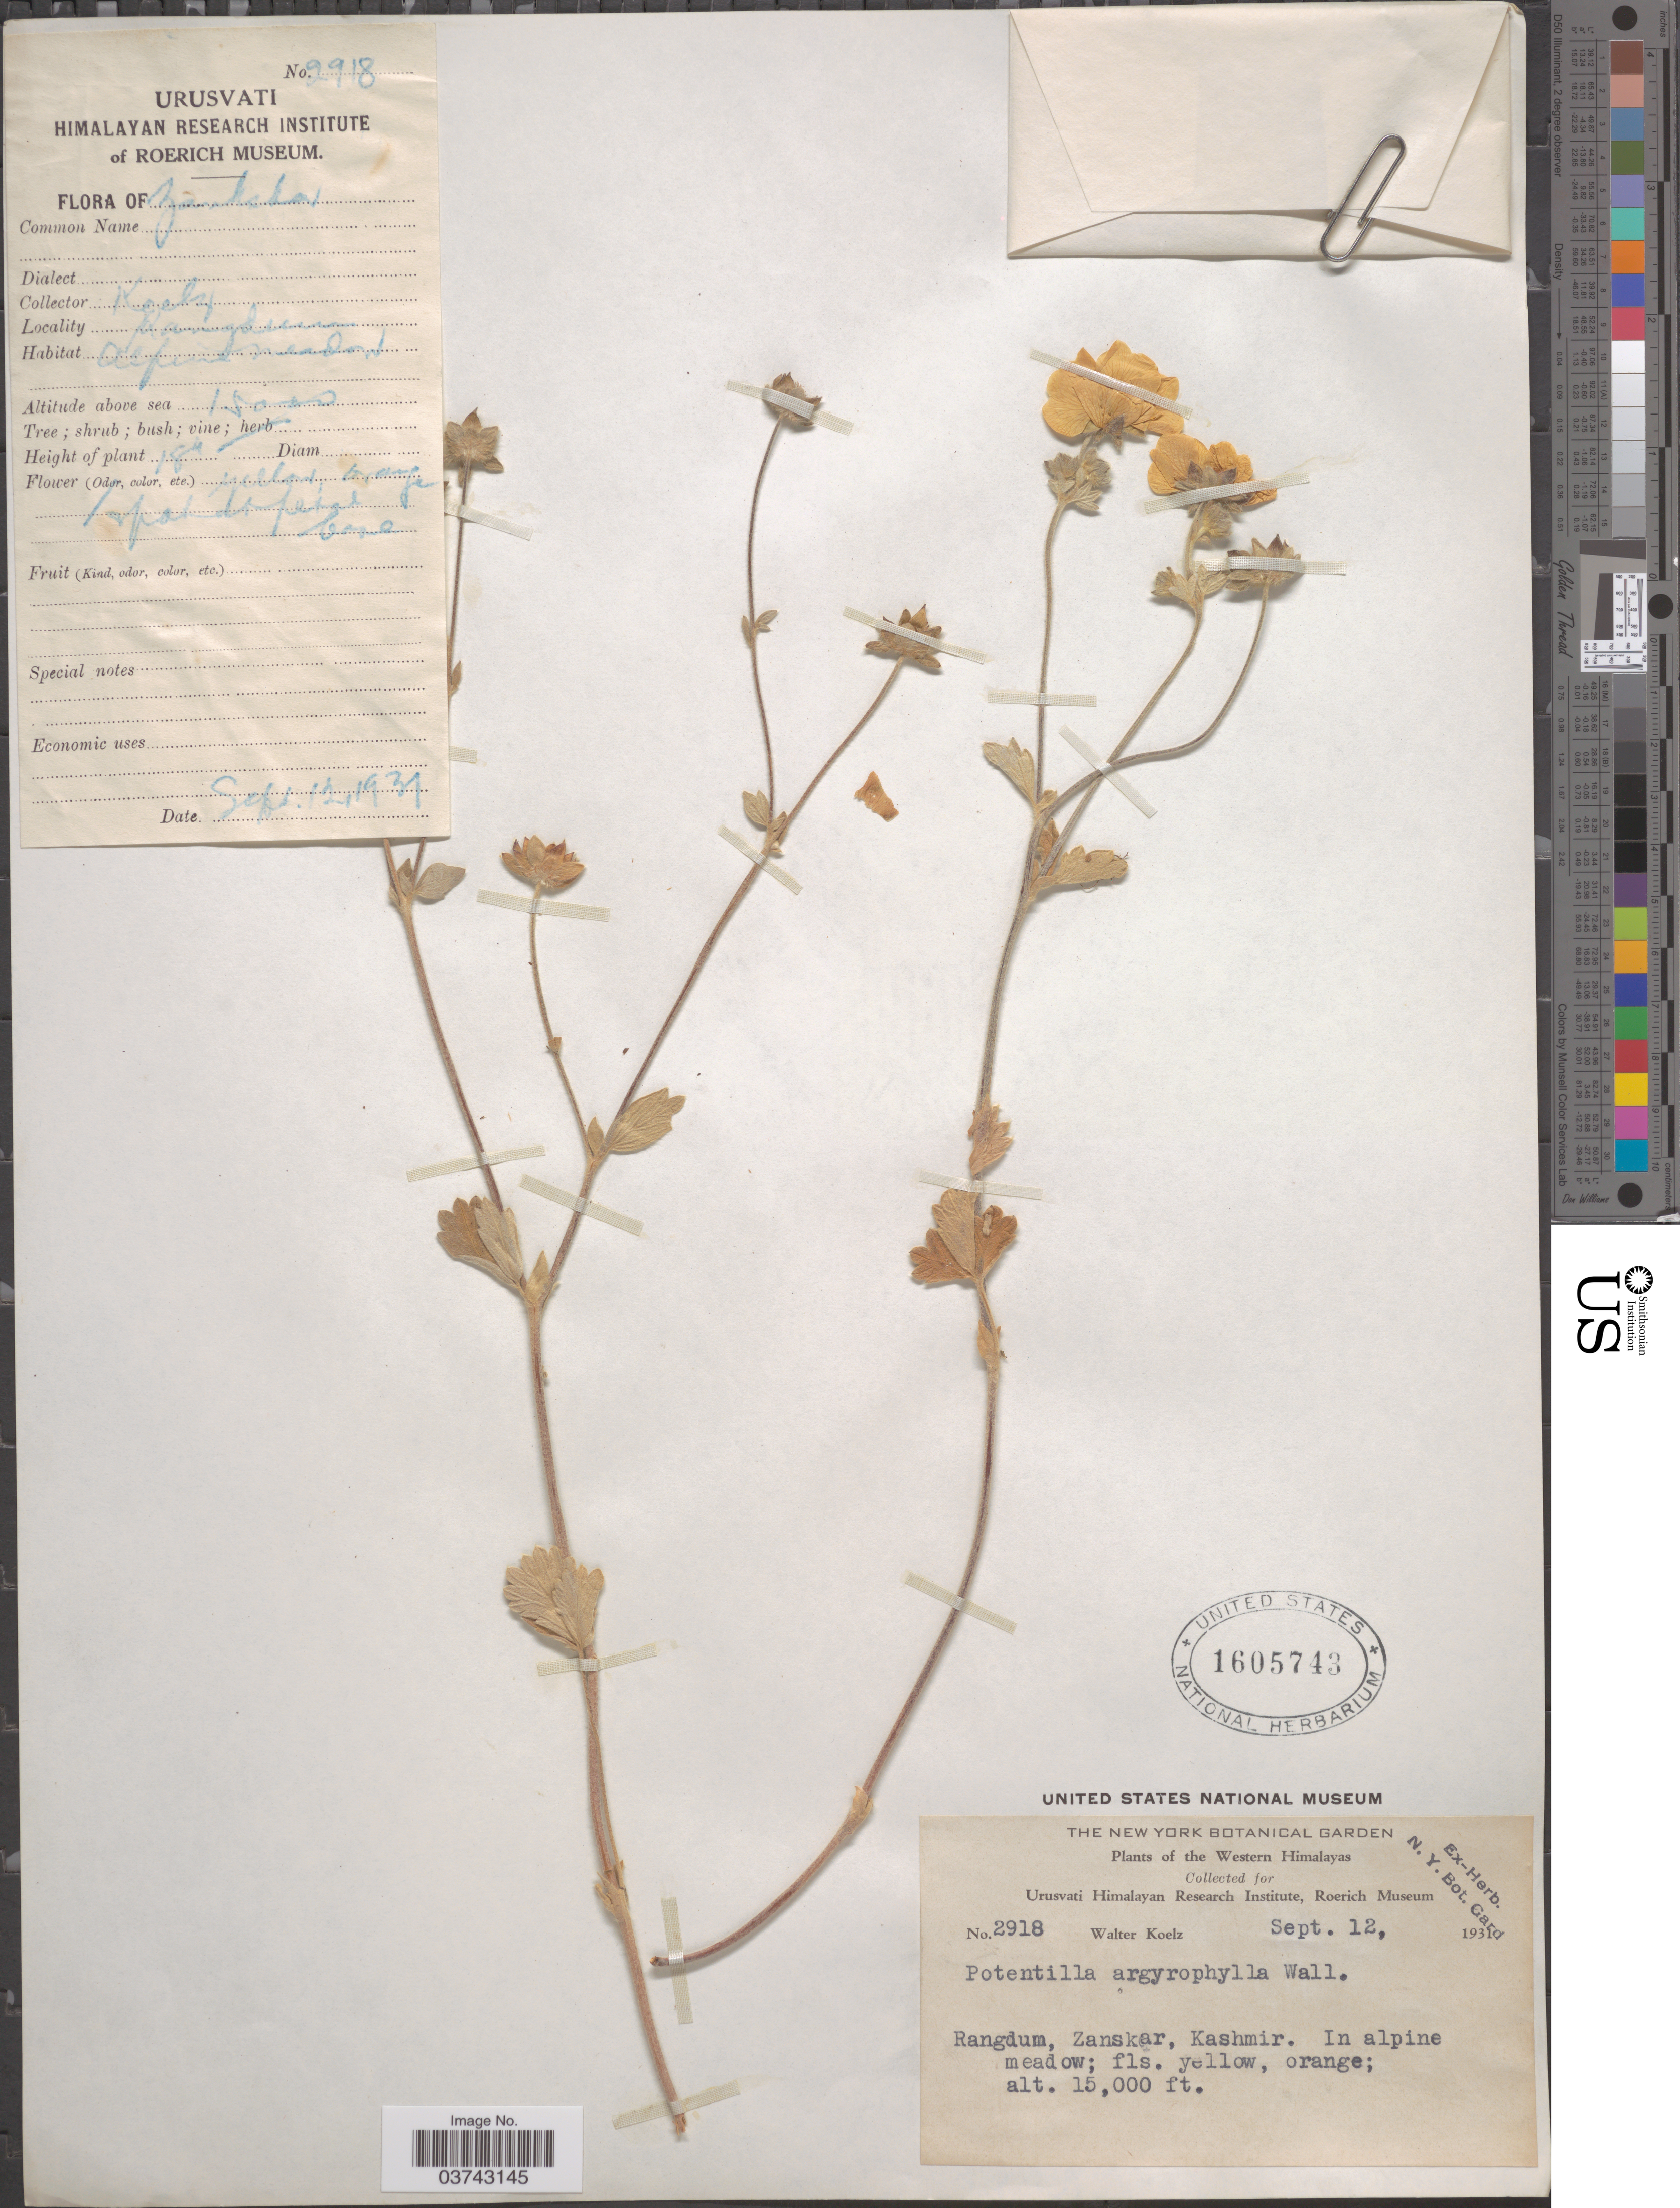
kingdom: Plantae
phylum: Tracheophyta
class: Magnoliopsida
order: Rosales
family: Rosaceae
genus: Potentilla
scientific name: Potentilla argyrophylla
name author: Wall. ex Lehm.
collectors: W. N. Koelz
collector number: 2918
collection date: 1931-09-12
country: India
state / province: Jammu and Kashmir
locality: The Western Himalayas. Rangdum, Zanskar, Kashmir.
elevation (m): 4572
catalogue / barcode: US 1605743